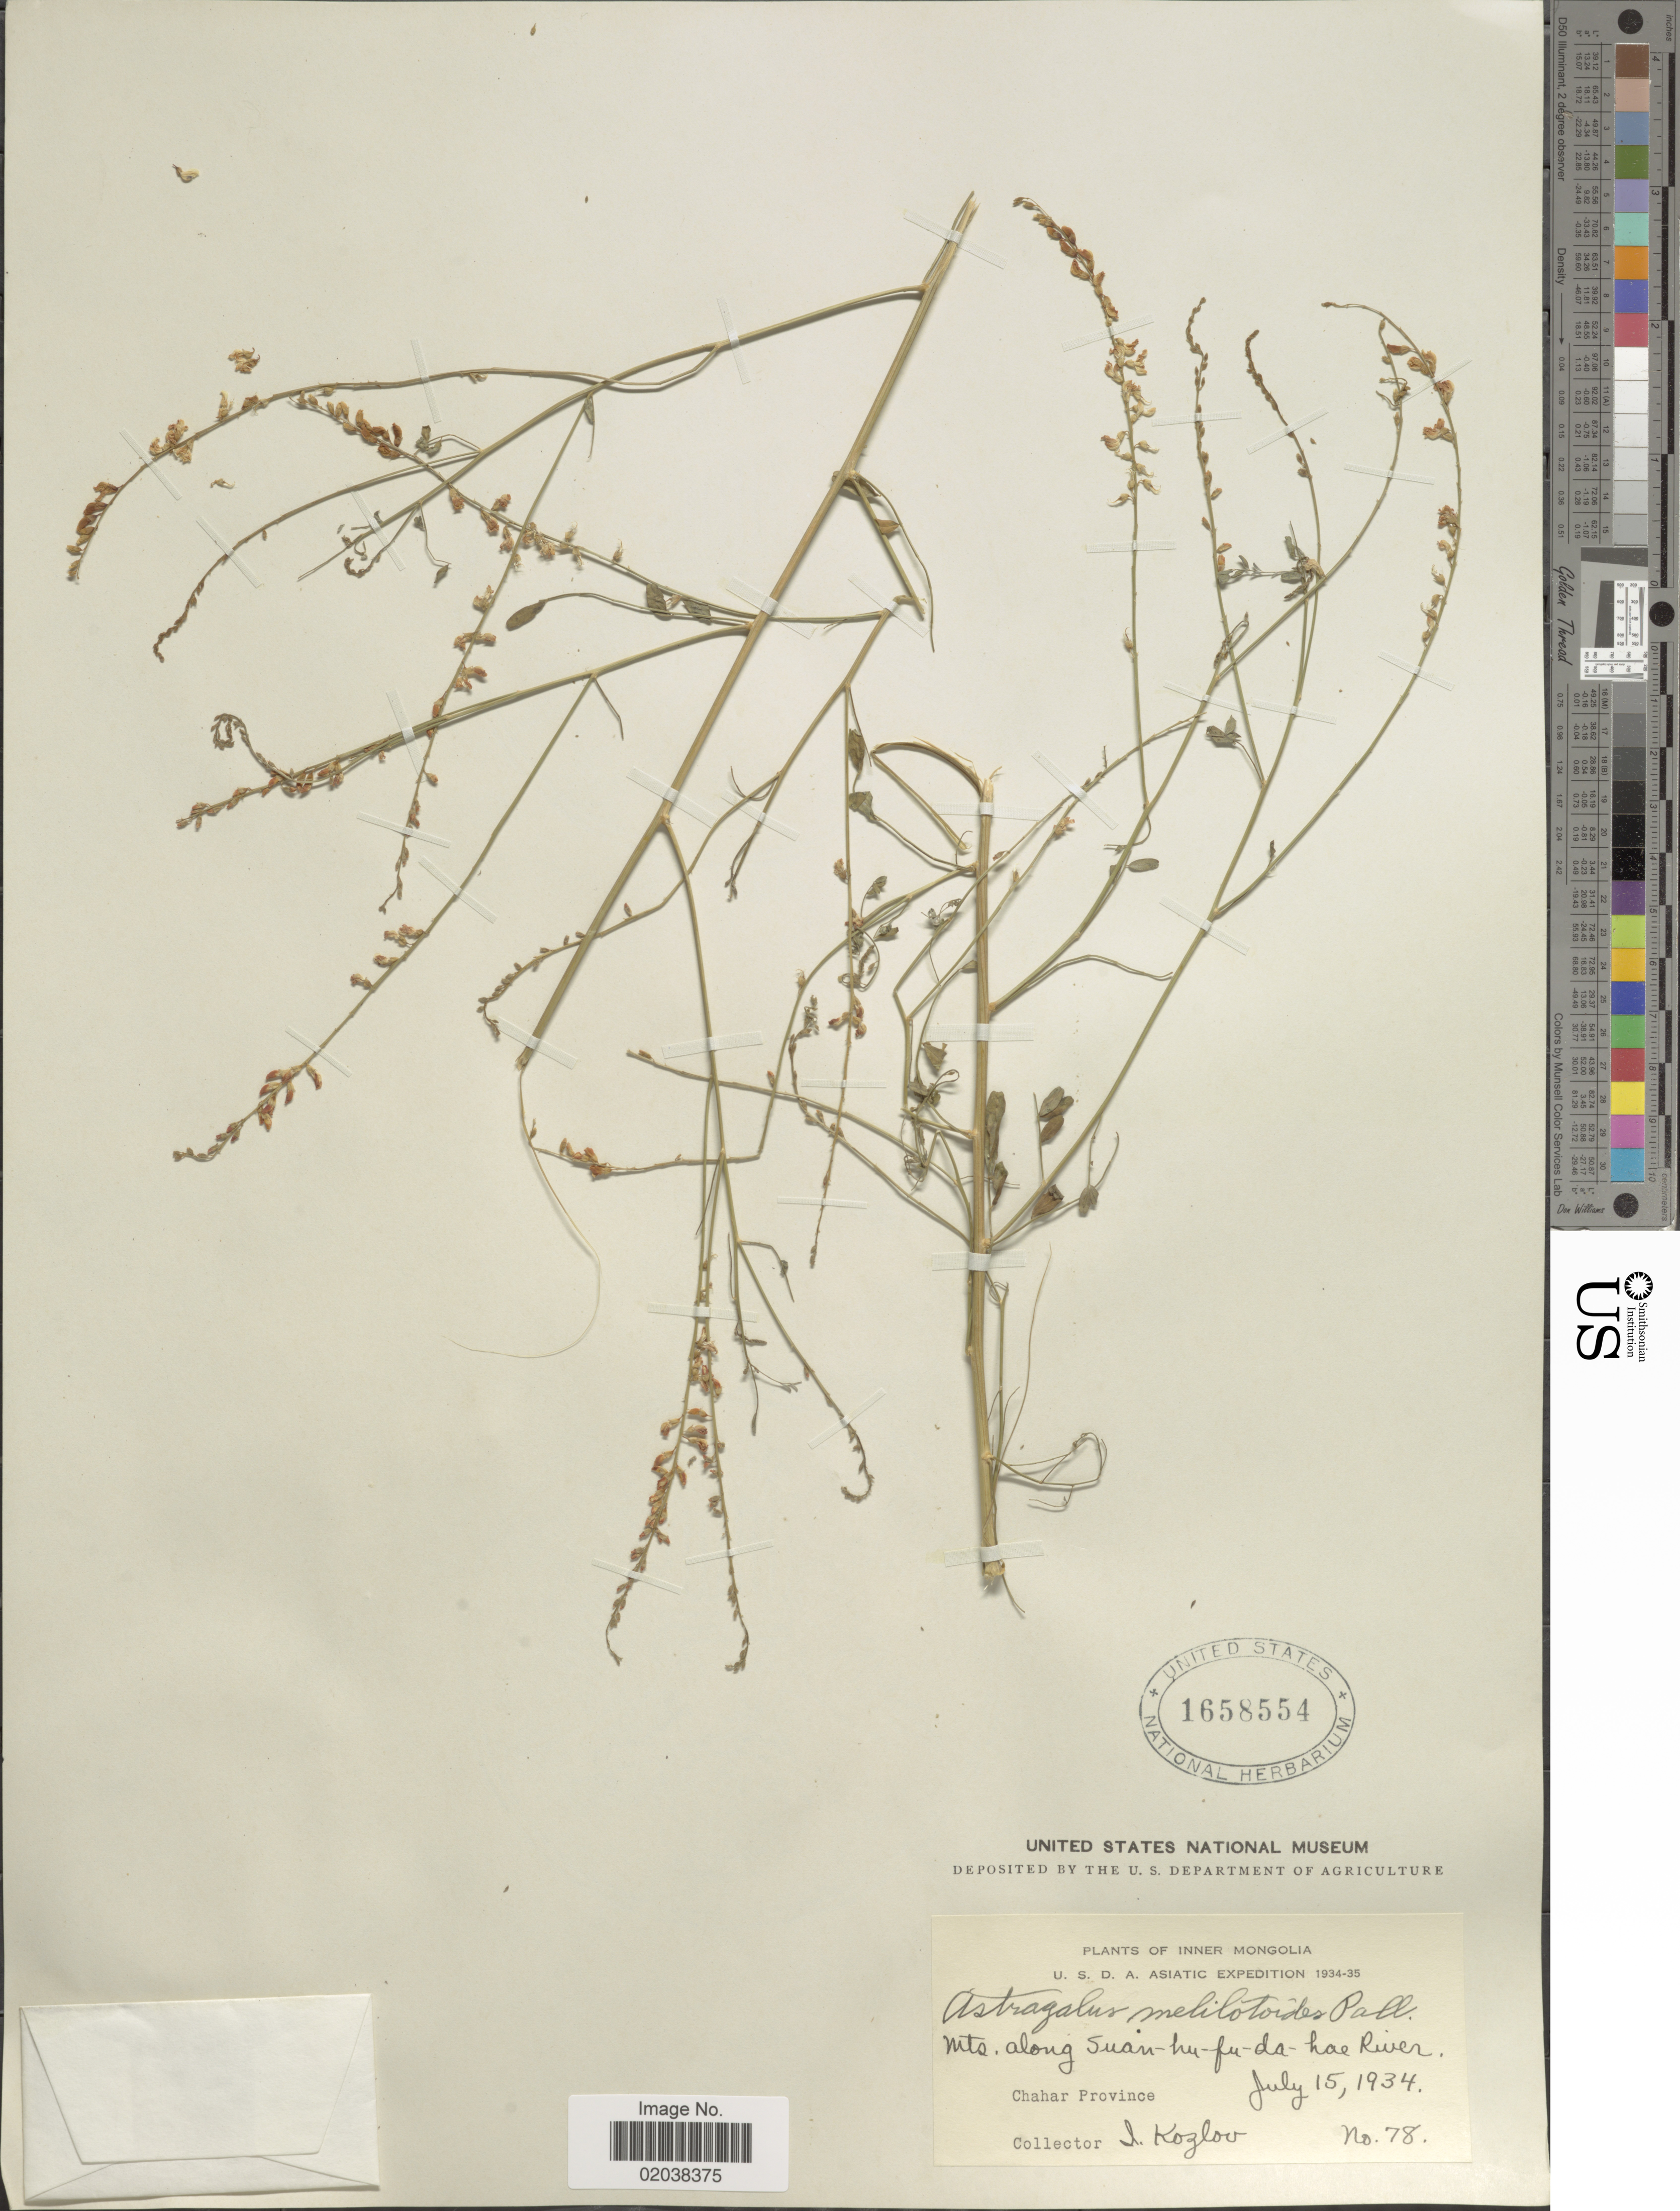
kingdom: Plantae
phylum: Tracheophyta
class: Magnoliopsida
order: Fabales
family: Fabaceae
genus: Astragalus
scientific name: Astragalus melilotoides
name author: Pall.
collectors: I. Kozlov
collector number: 78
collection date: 1934-07-15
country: China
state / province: Nei Monggol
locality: Inner Mongolia. Mts. along Suan-hu-fu-da-hae River. Chahar Province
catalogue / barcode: US 1658554